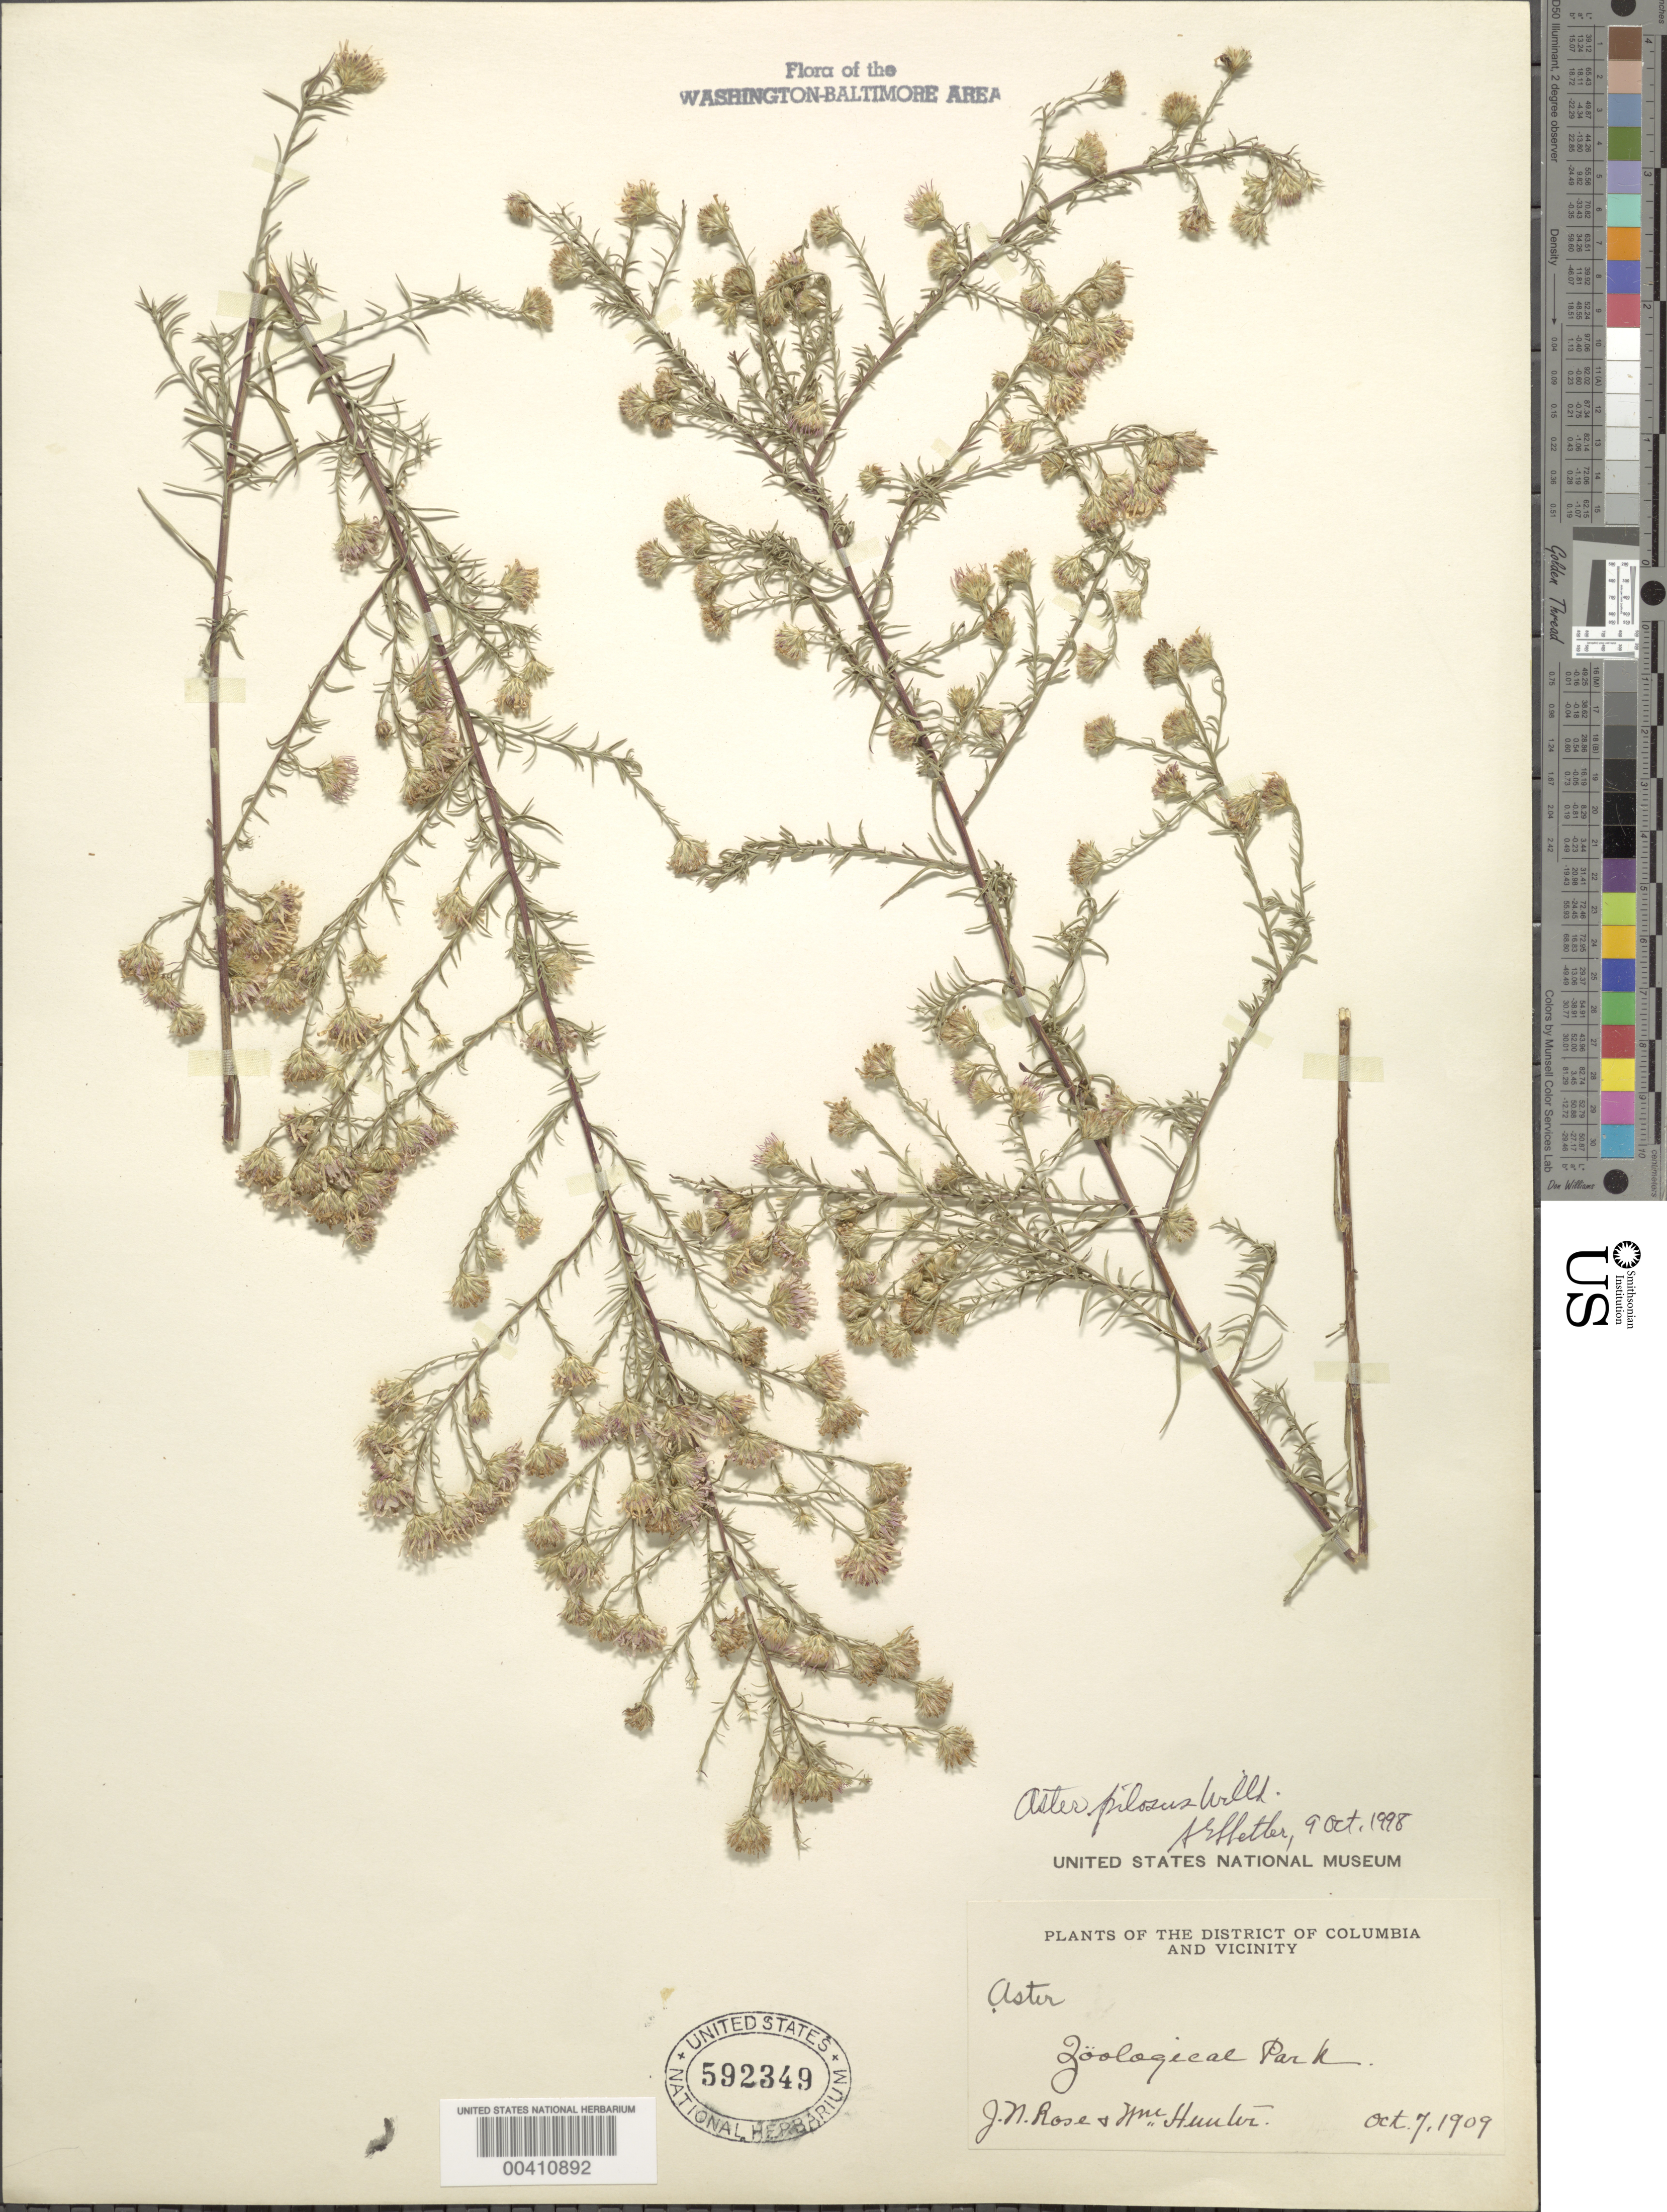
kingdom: Plantae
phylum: Tracheophyta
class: Magnoliopsida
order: Asterales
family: Asteraceae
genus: Symphyotrichum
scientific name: Symphyotrichum pilosum var. pringlei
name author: (A. Gray) G.L. Nesom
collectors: J. N. Rose & W. Hunter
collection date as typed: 07 Oct 1909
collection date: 1909-10-07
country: United States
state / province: District of Columbia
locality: Zoological Park Rock Creek Park & vicinity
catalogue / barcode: US 592349